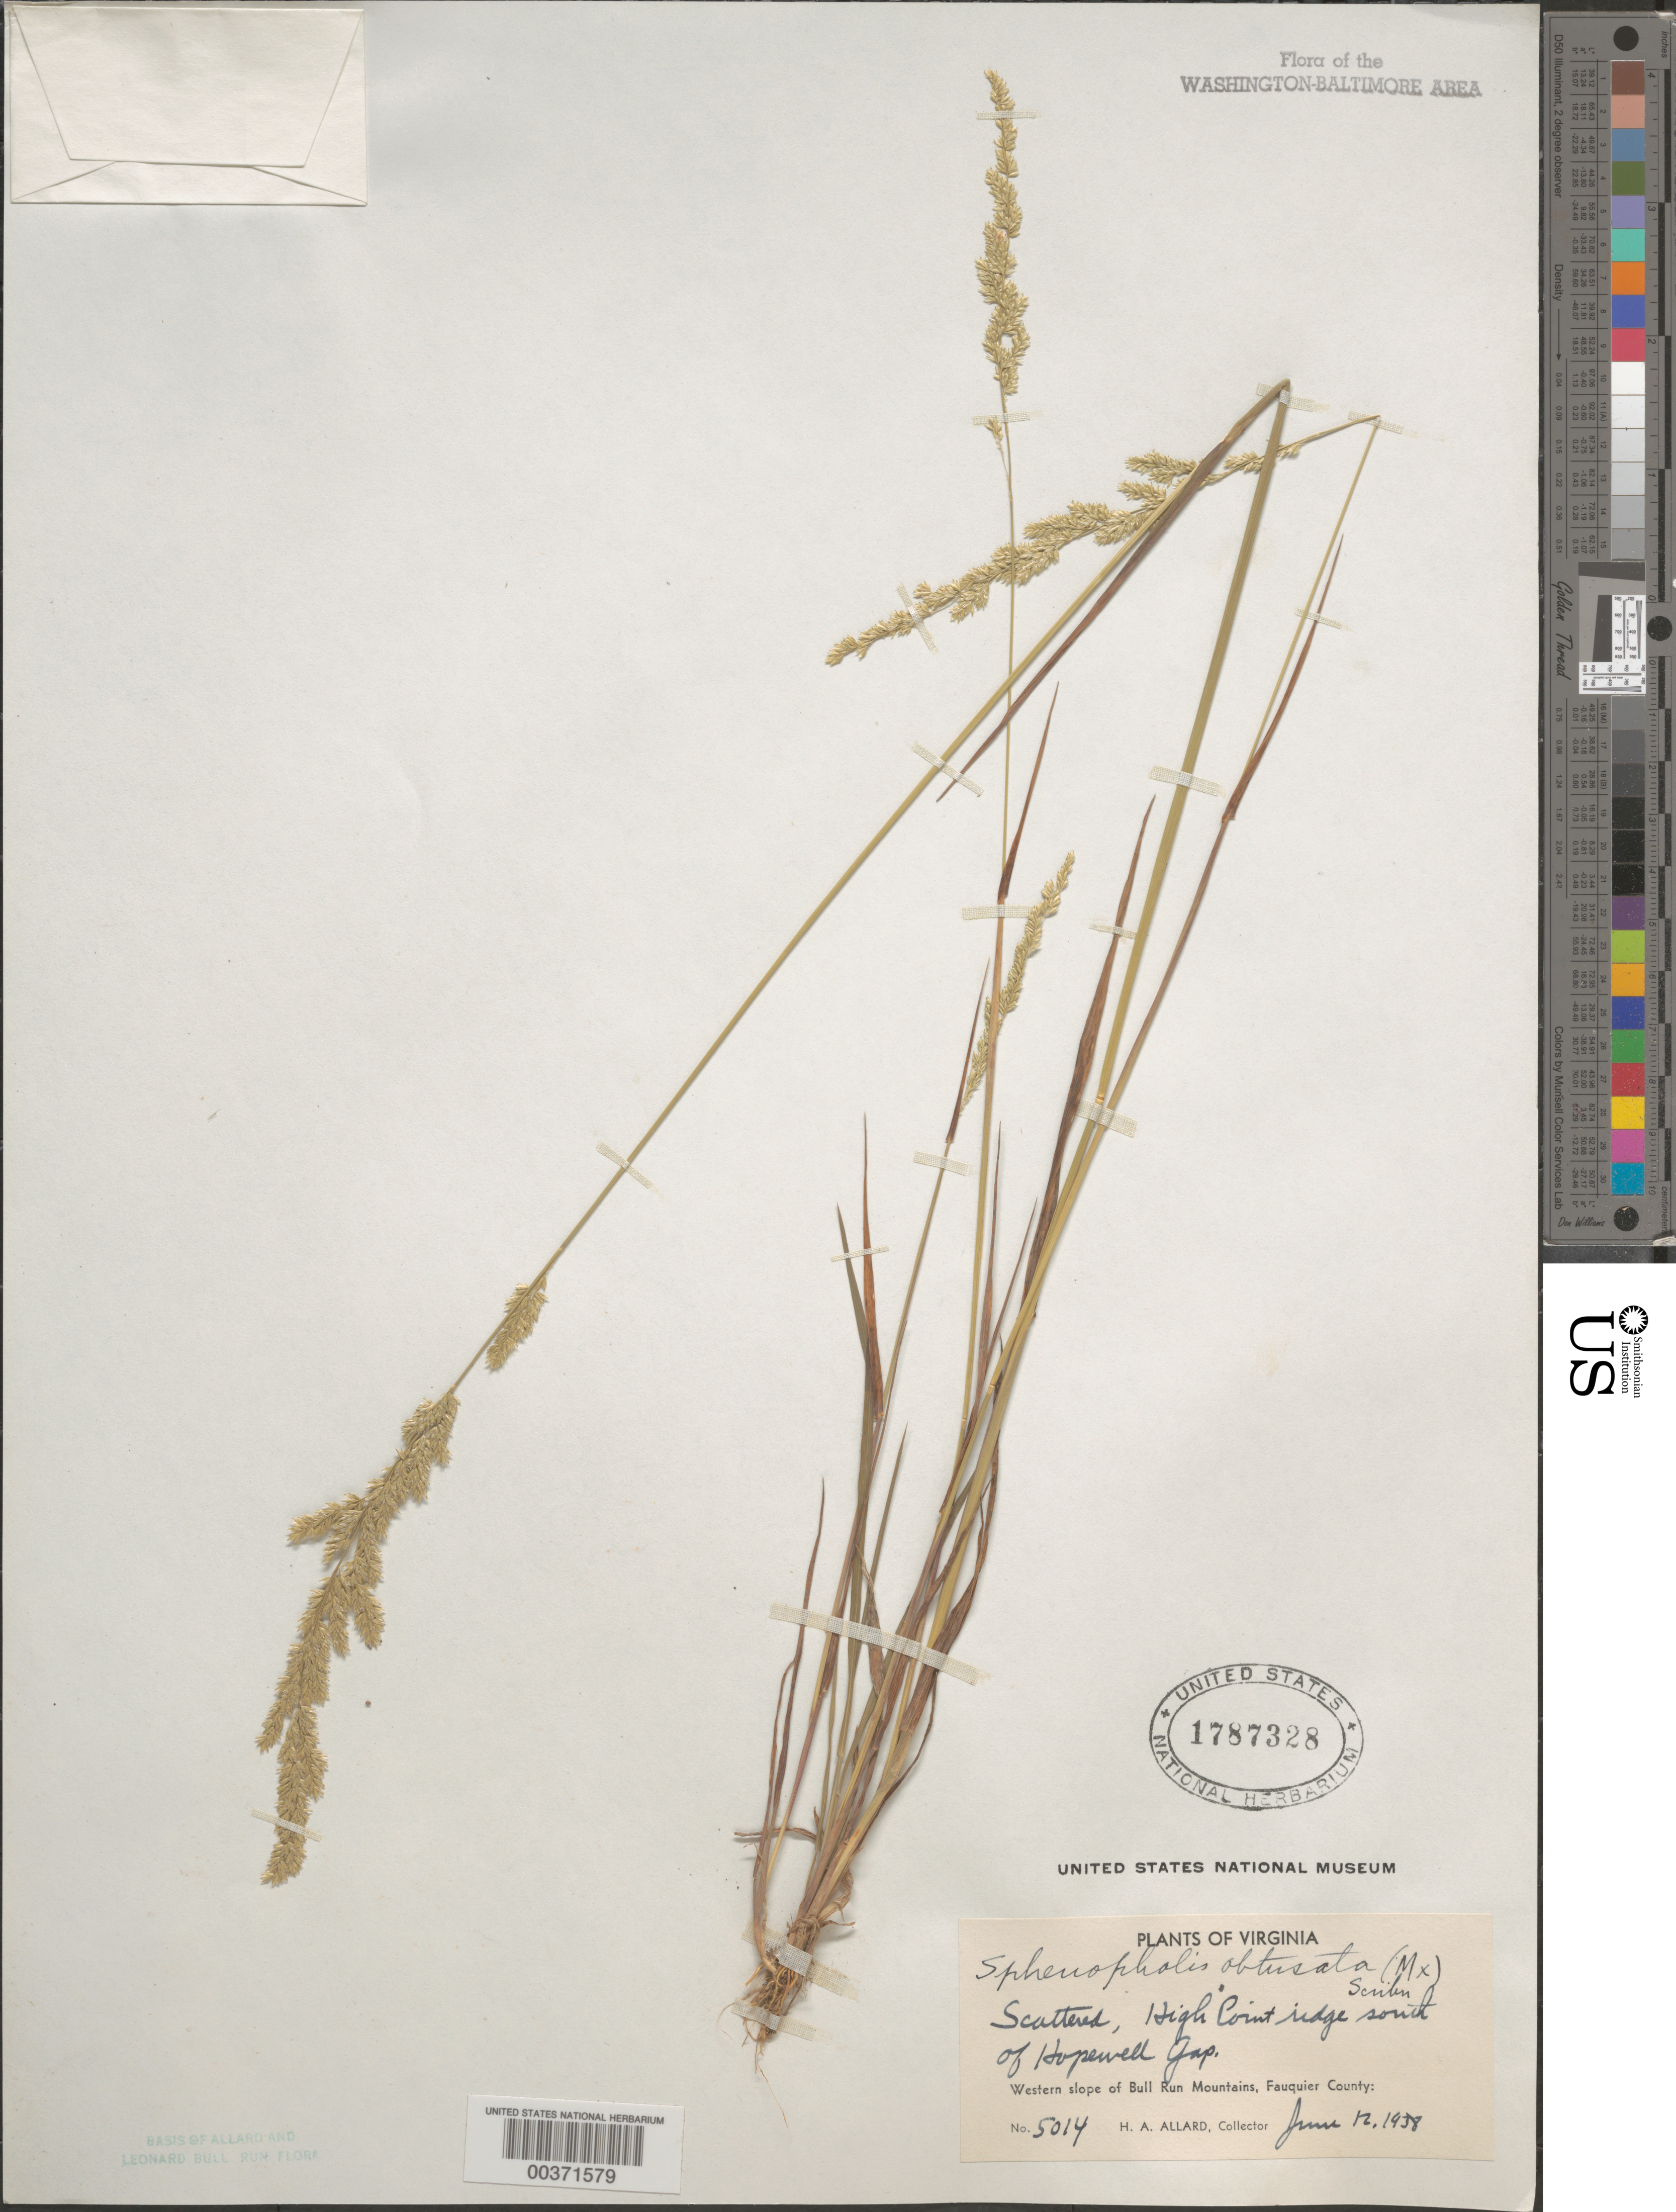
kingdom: Plantae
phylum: Tracheophyta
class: Liliopsida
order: Poales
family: Poaceae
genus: Sphenopholis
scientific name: Sphenopholis obtusata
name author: (Michx.) Scribn.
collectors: H. A. Allard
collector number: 5014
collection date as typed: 12 Jun 1938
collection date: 1938-06-12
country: United States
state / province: Virginia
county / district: Fauquier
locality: South of Hopewell Gap, High Point Ridge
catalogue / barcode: US 1787328